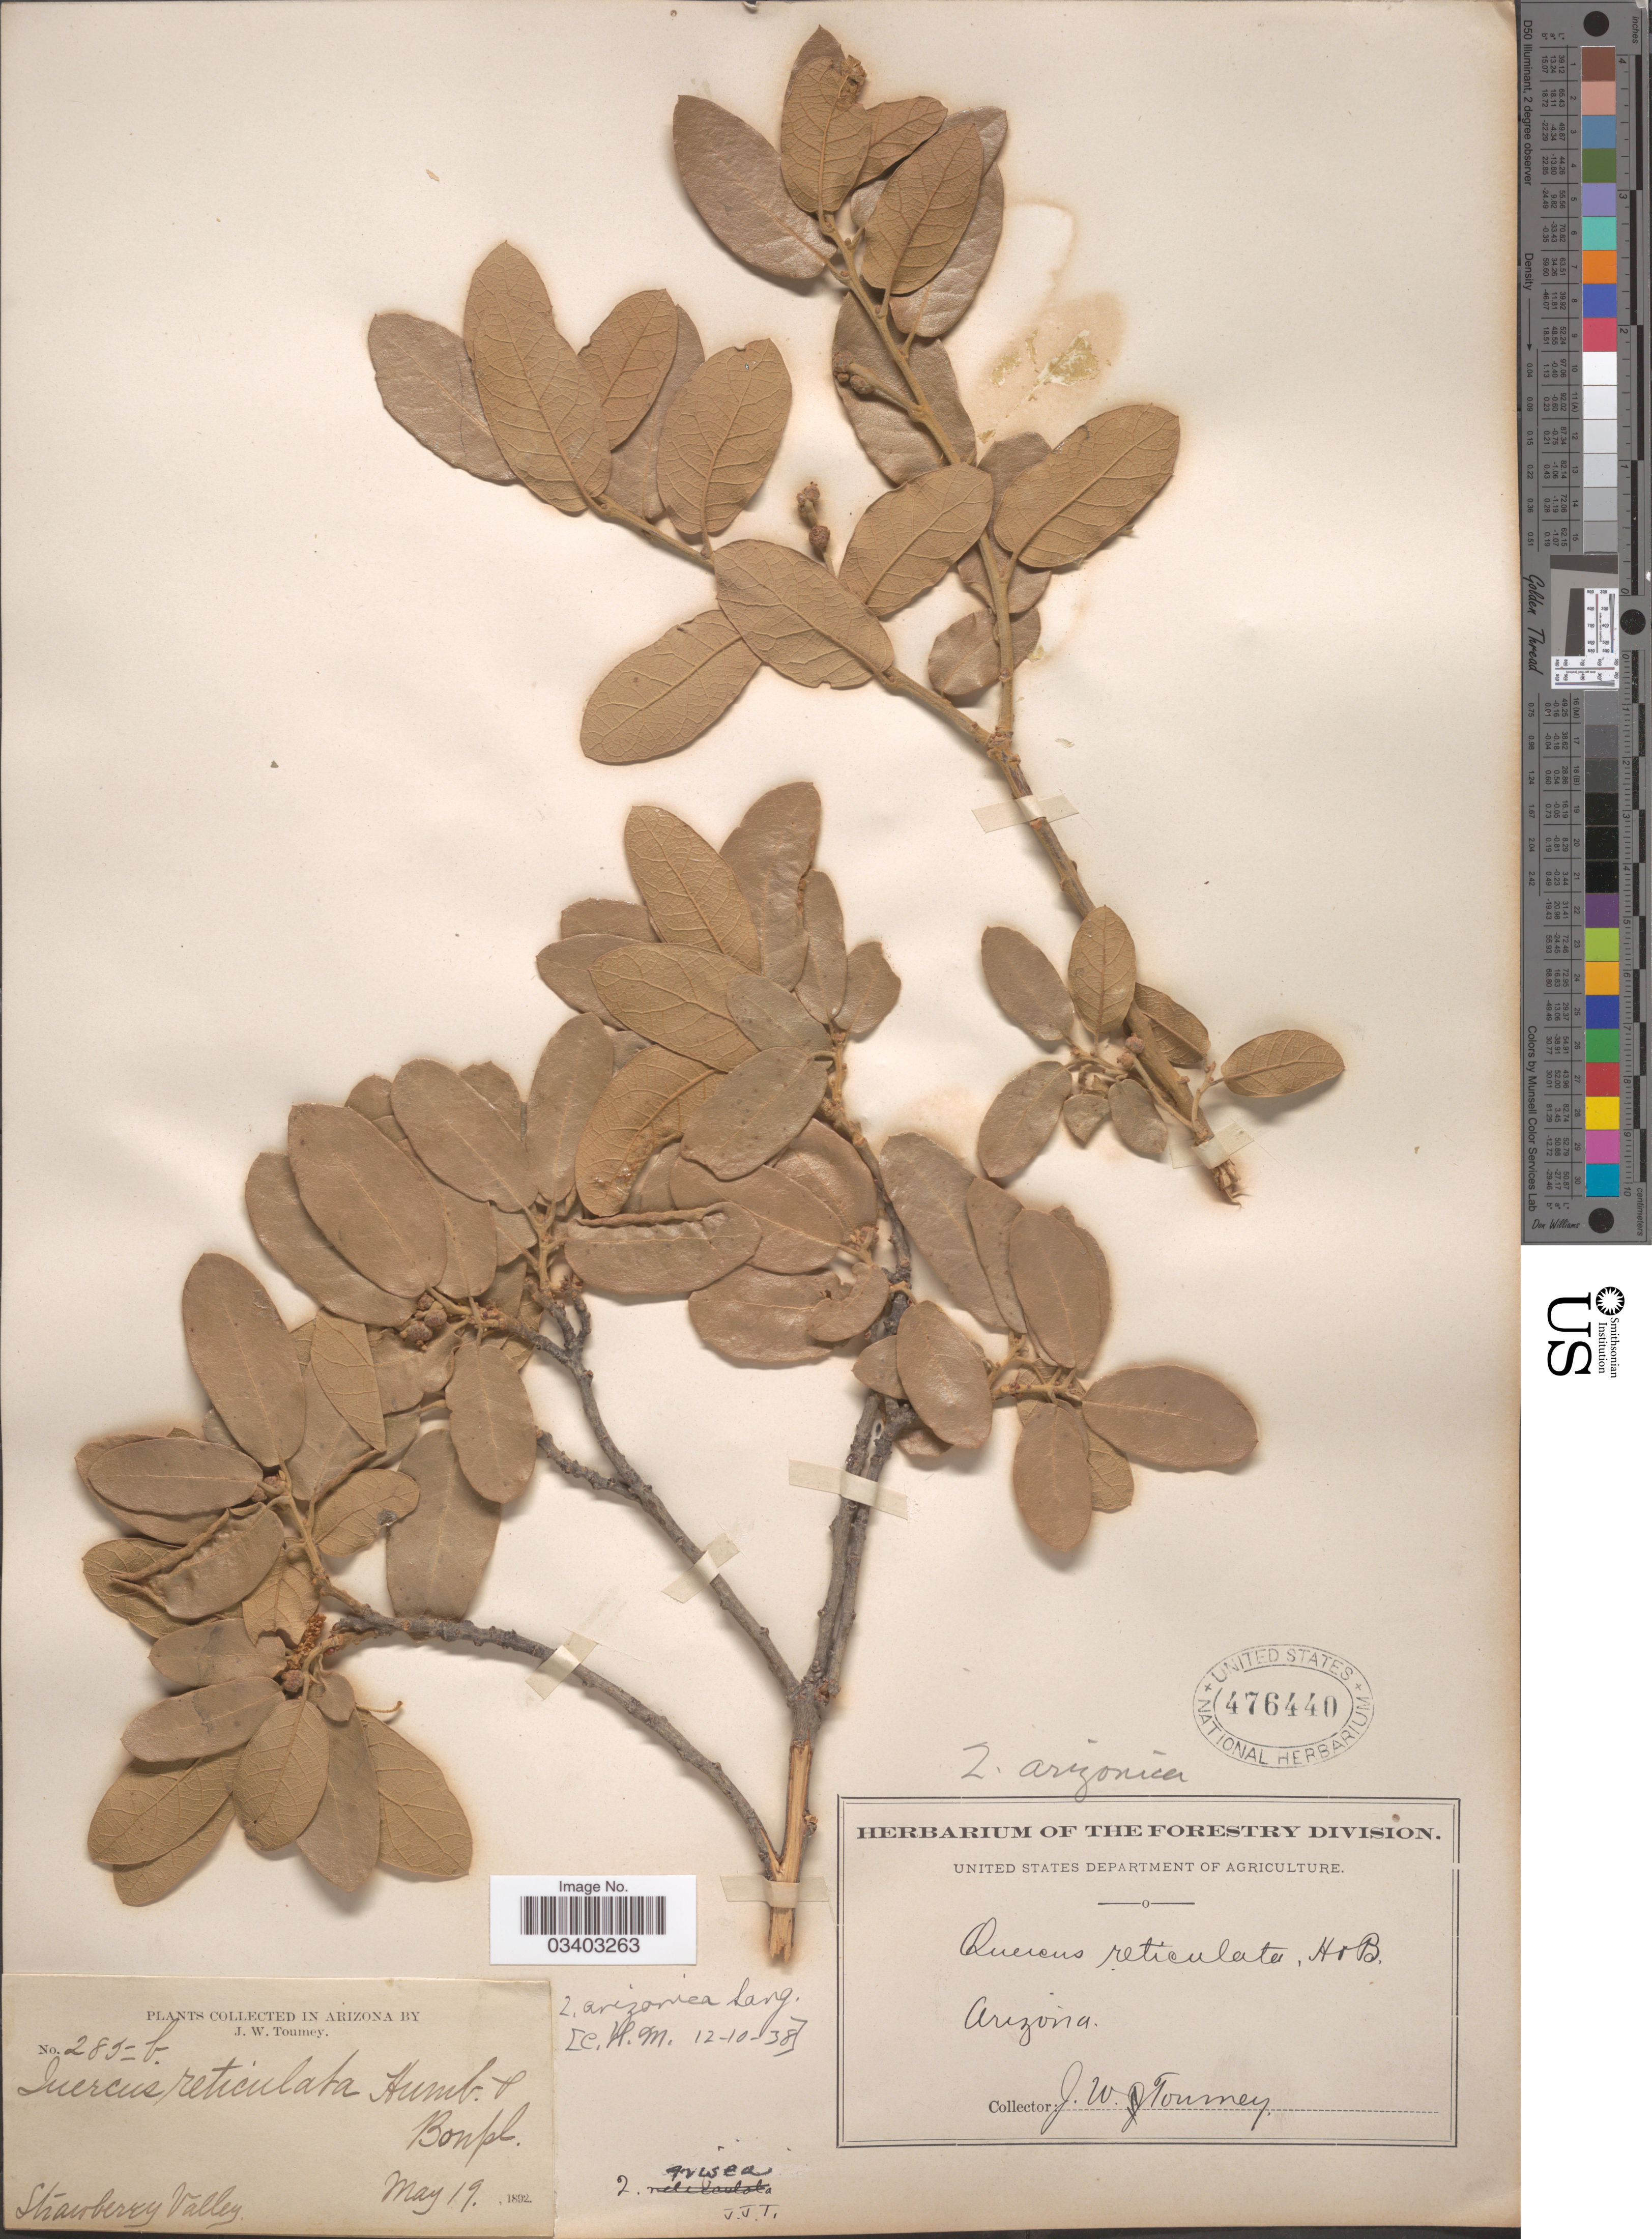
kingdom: Plantae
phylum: Tracheophyta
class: Magnoliopsida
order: Fagales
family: Fagaceae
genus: Quercus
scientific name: Quercus arizonica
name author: Sarg.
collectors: J. W. Toumey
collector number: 285-b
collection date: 1892-05-19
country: United States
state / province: Arizona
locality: Strawberry Valley.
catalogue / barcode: US 476440